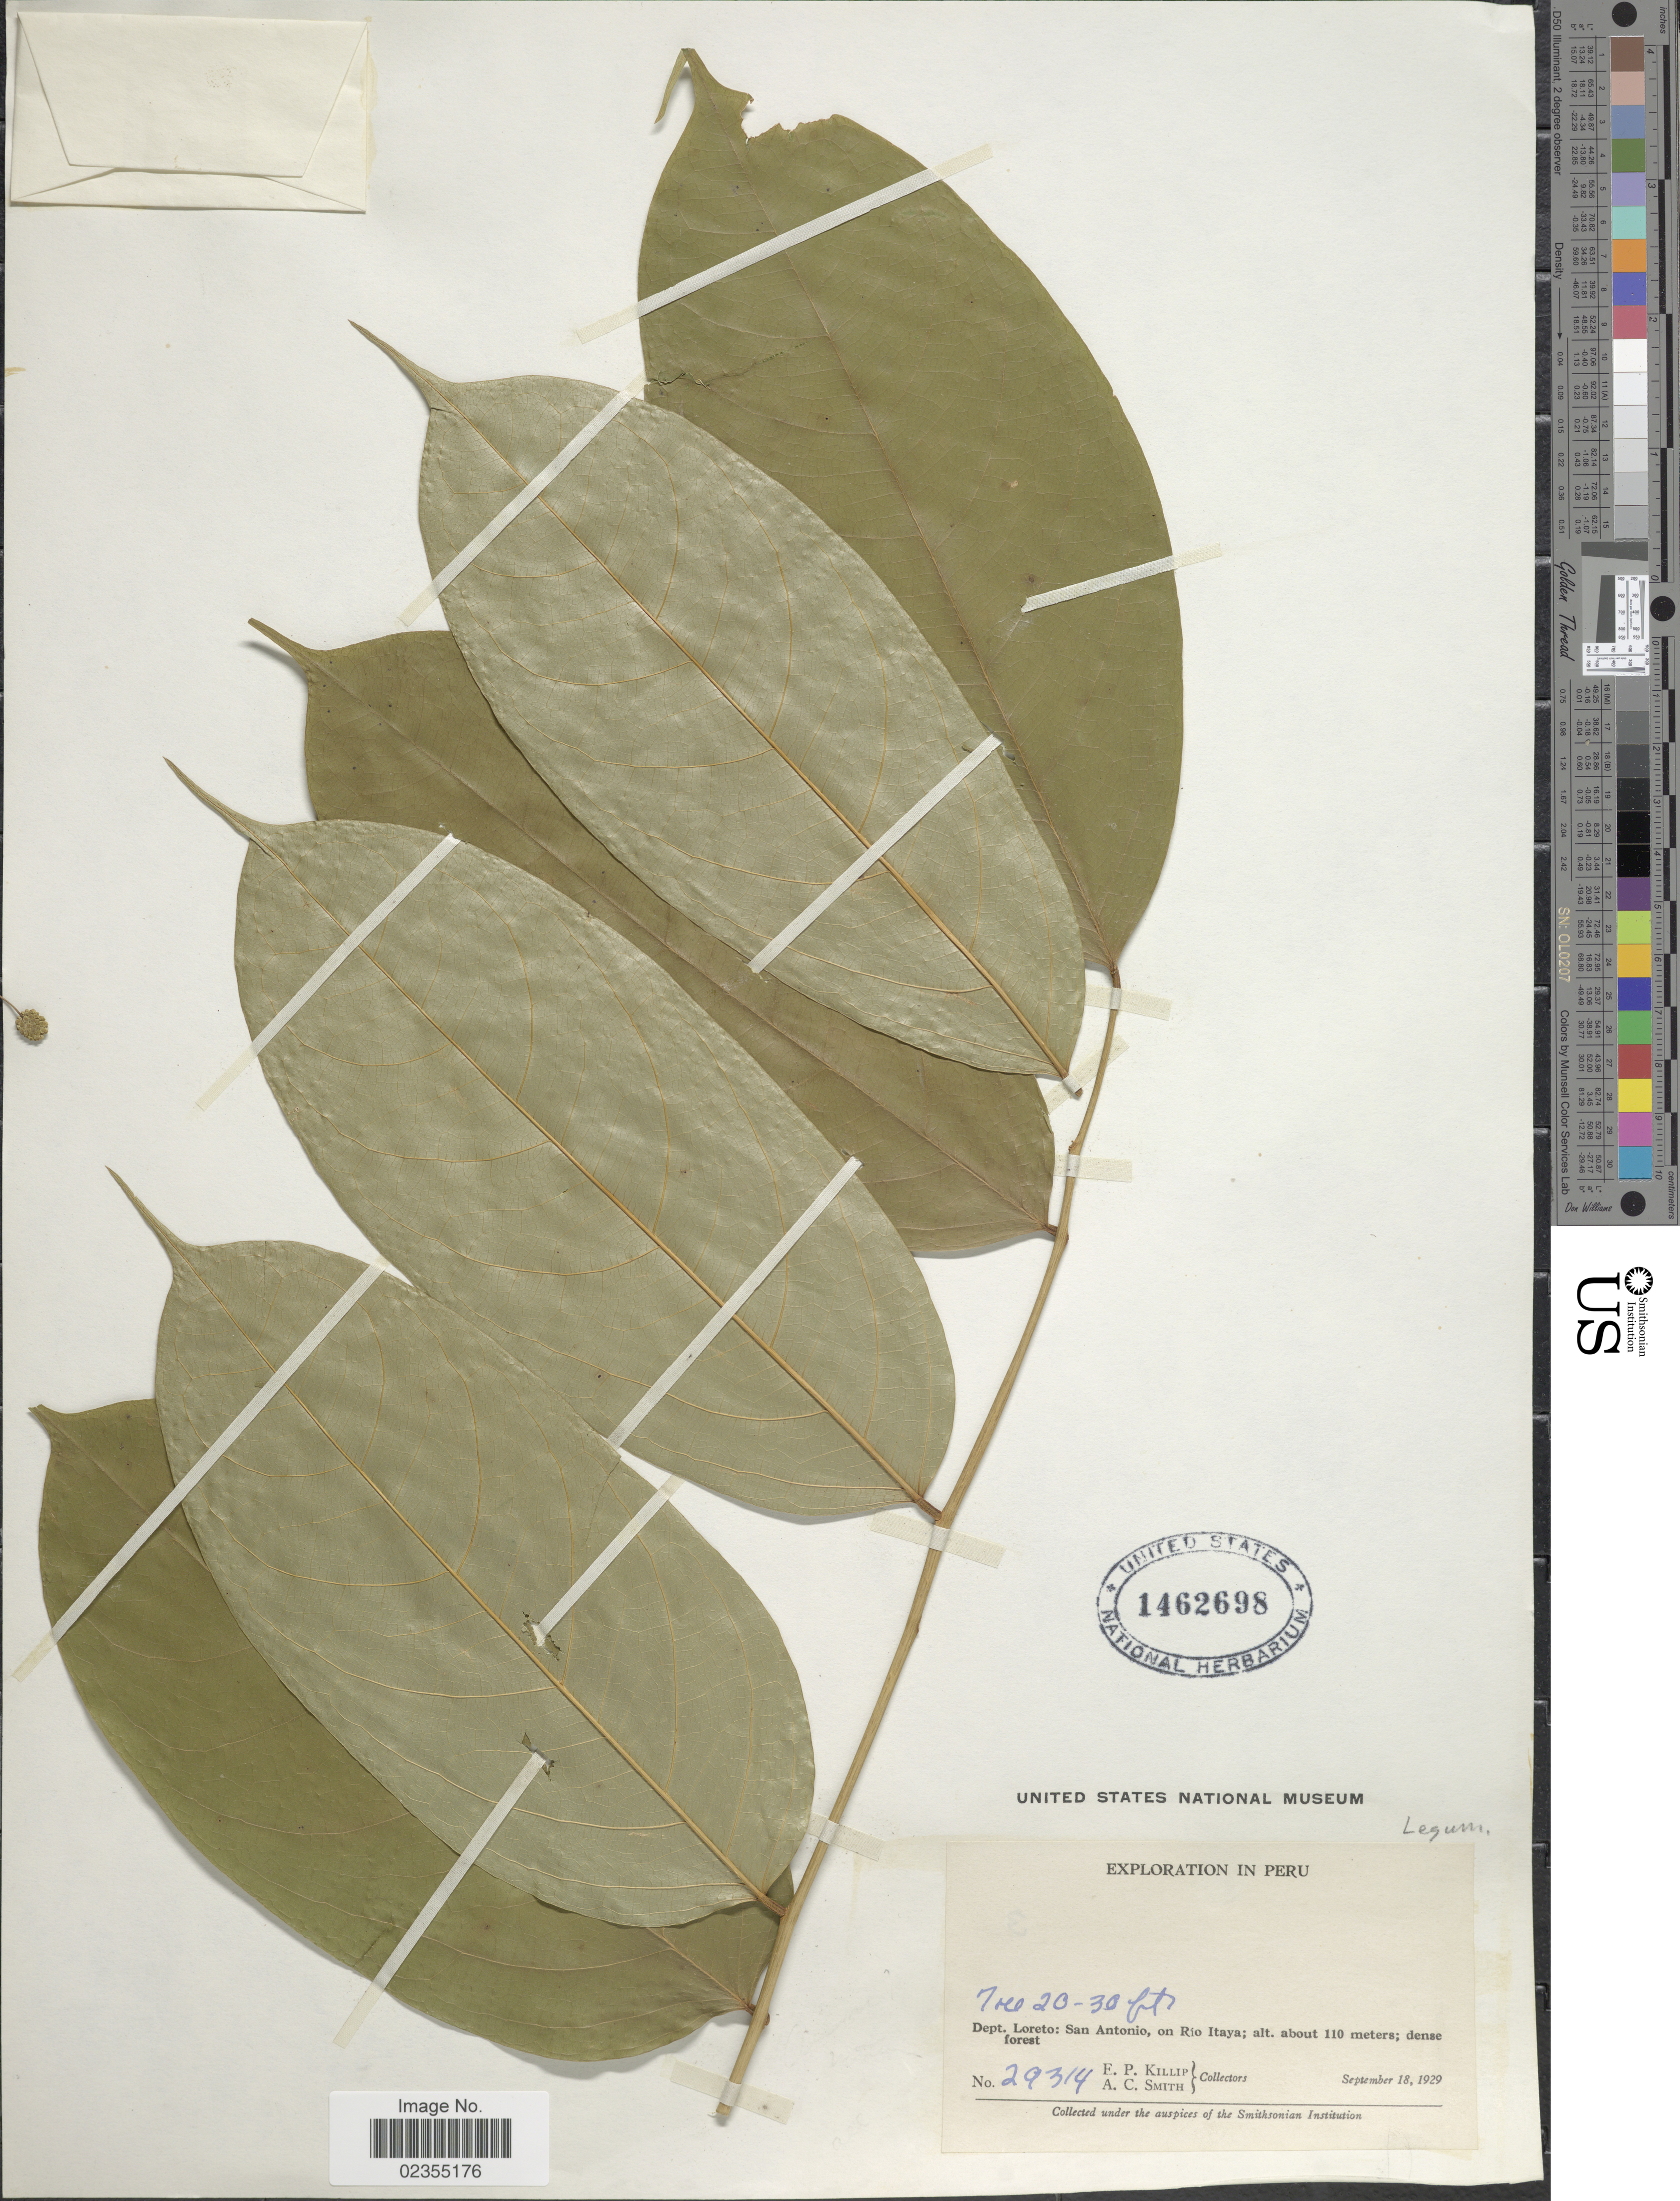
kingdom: Plantae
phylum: Tracheophyta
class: Magnoliopsida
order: Fabales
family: Fabaceae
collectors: E. P. Killip & A. C. Smith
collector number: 29314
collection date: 1929-09-18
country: Peru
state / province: Loreto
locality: Dept. Loreto: San Antonio, on Rio Itaya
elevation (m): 110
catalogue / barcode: US 1462698